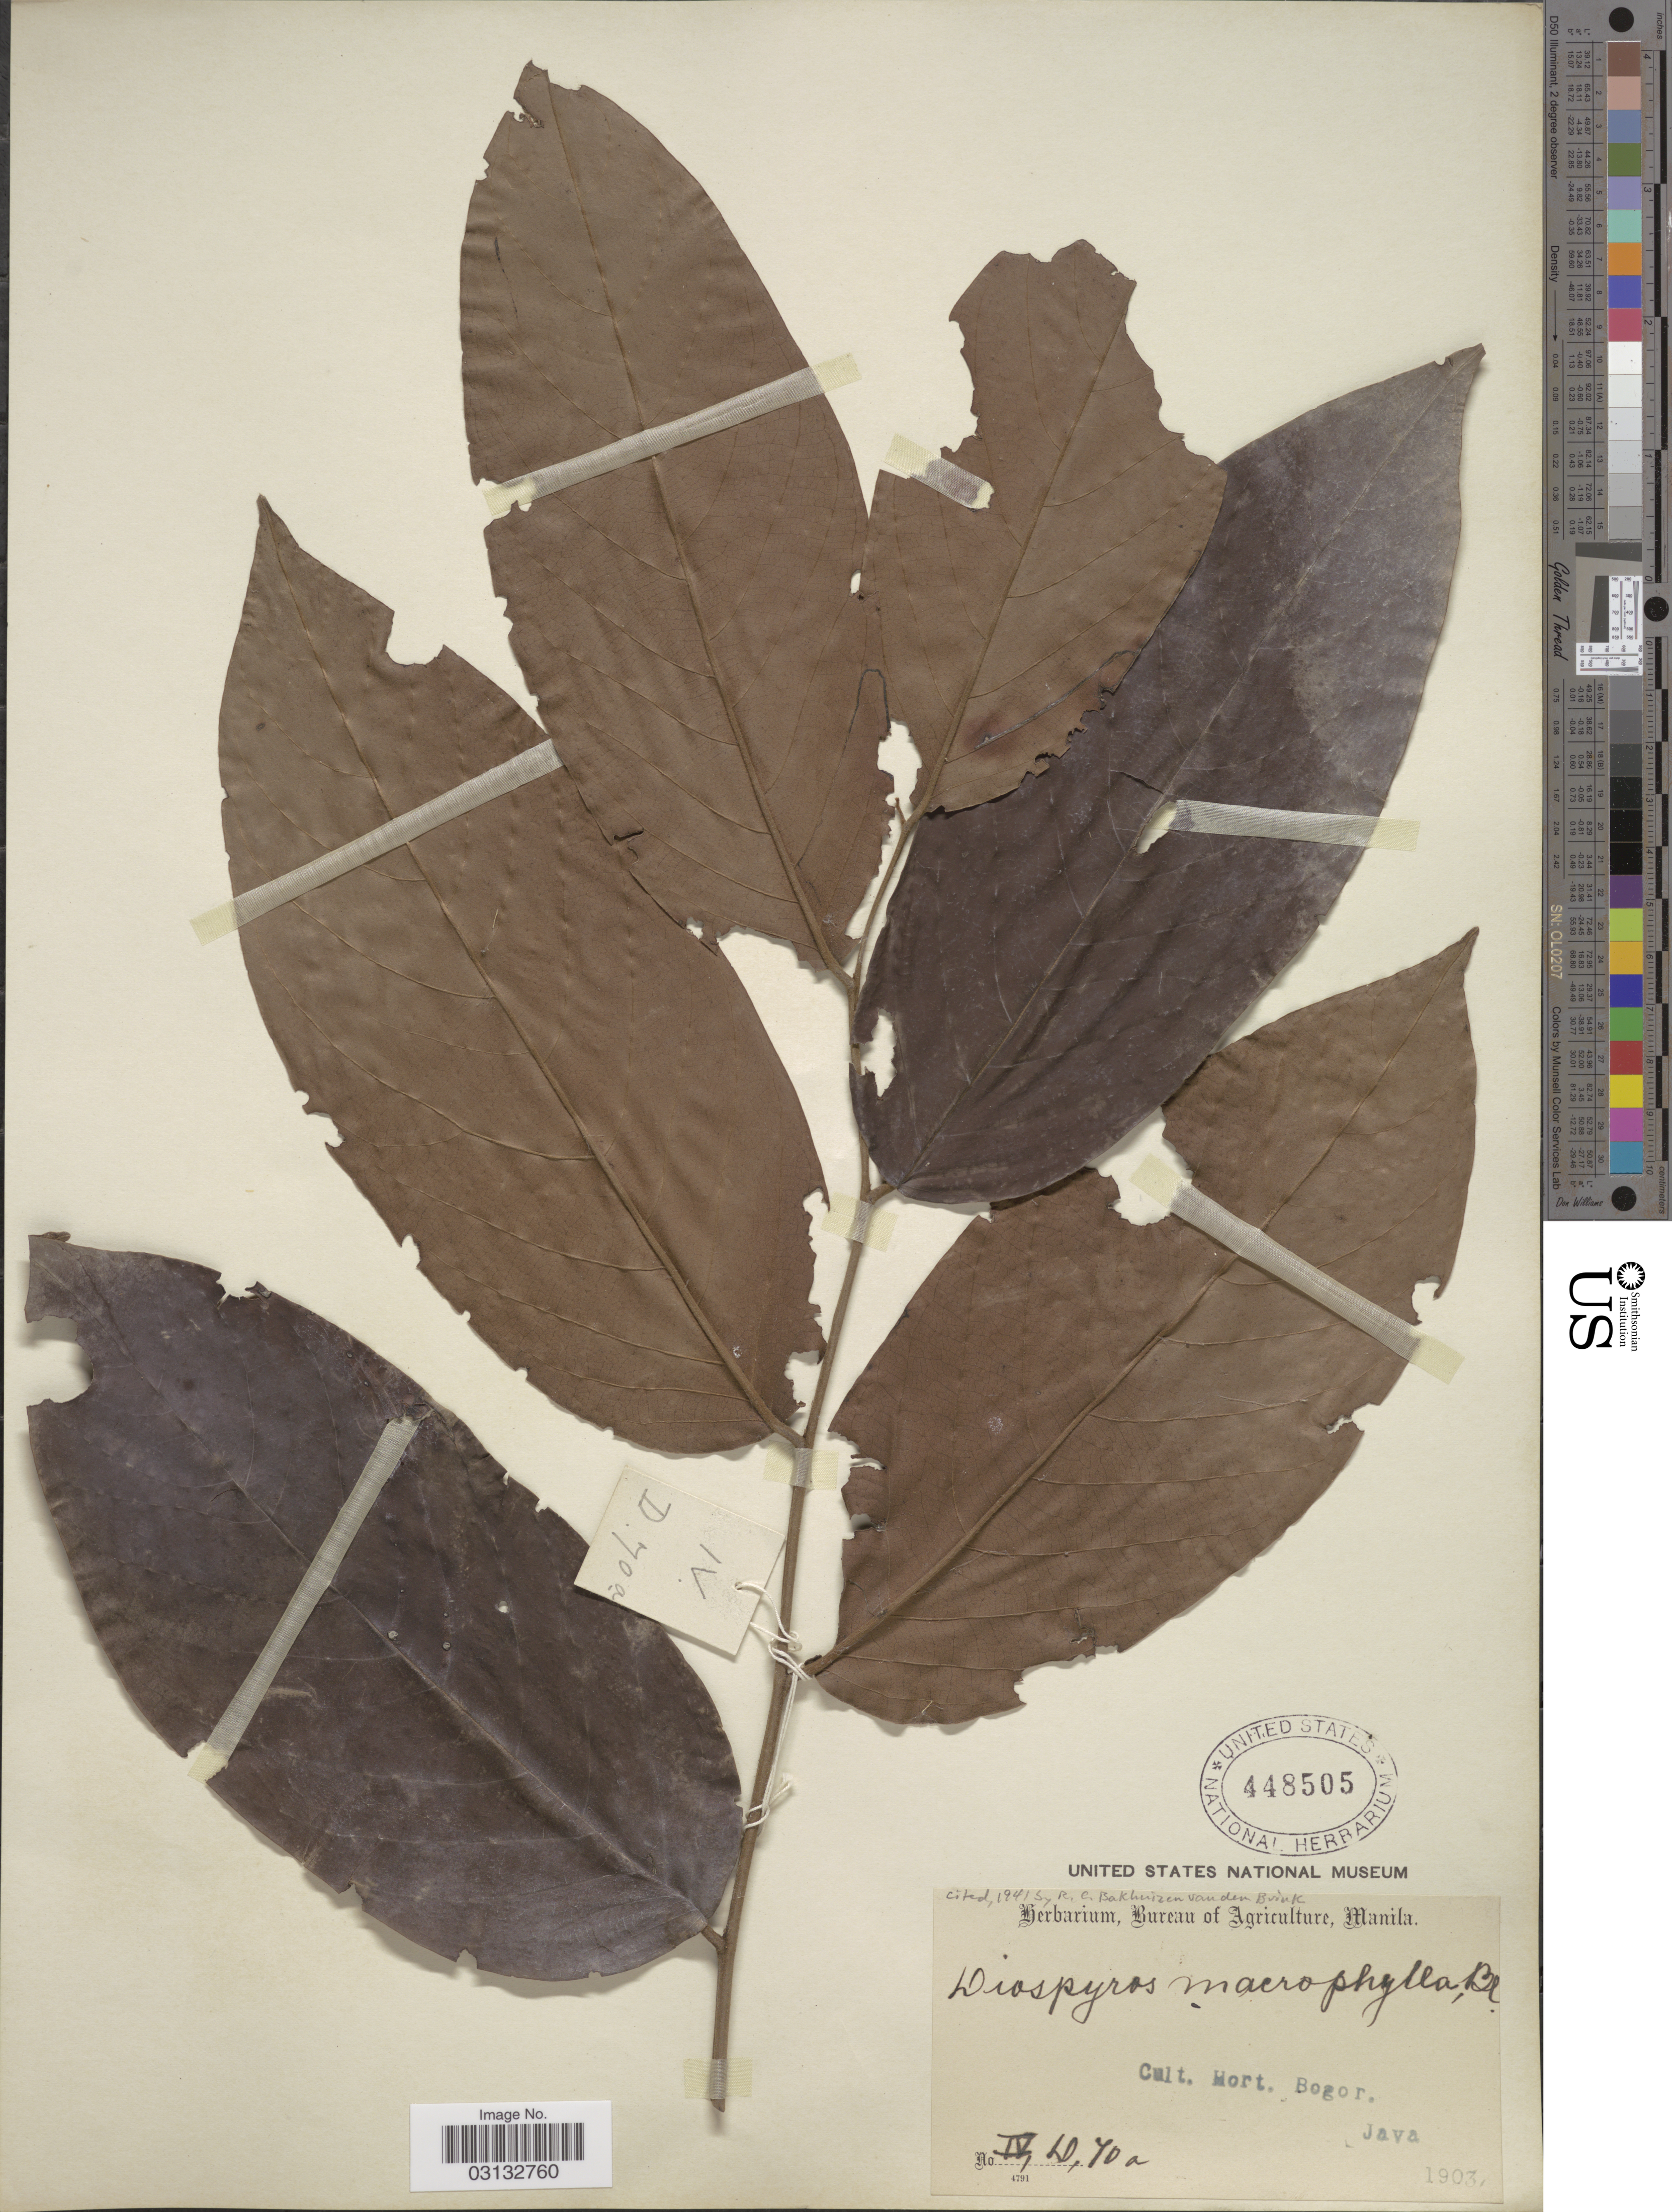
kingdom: Plantae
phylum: Tracheophyta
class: Magnoliopsida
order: Ericales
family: Ebenaceae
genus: Diospyros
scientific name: Diospyros macrophylla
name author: Blume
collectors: ex Herb. Bur. Agric. Manila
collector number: IV,D,70a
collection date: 1903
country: Indonesia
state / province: Java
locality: Cult. Hort. Bogor. Java.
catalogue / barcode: US 448505